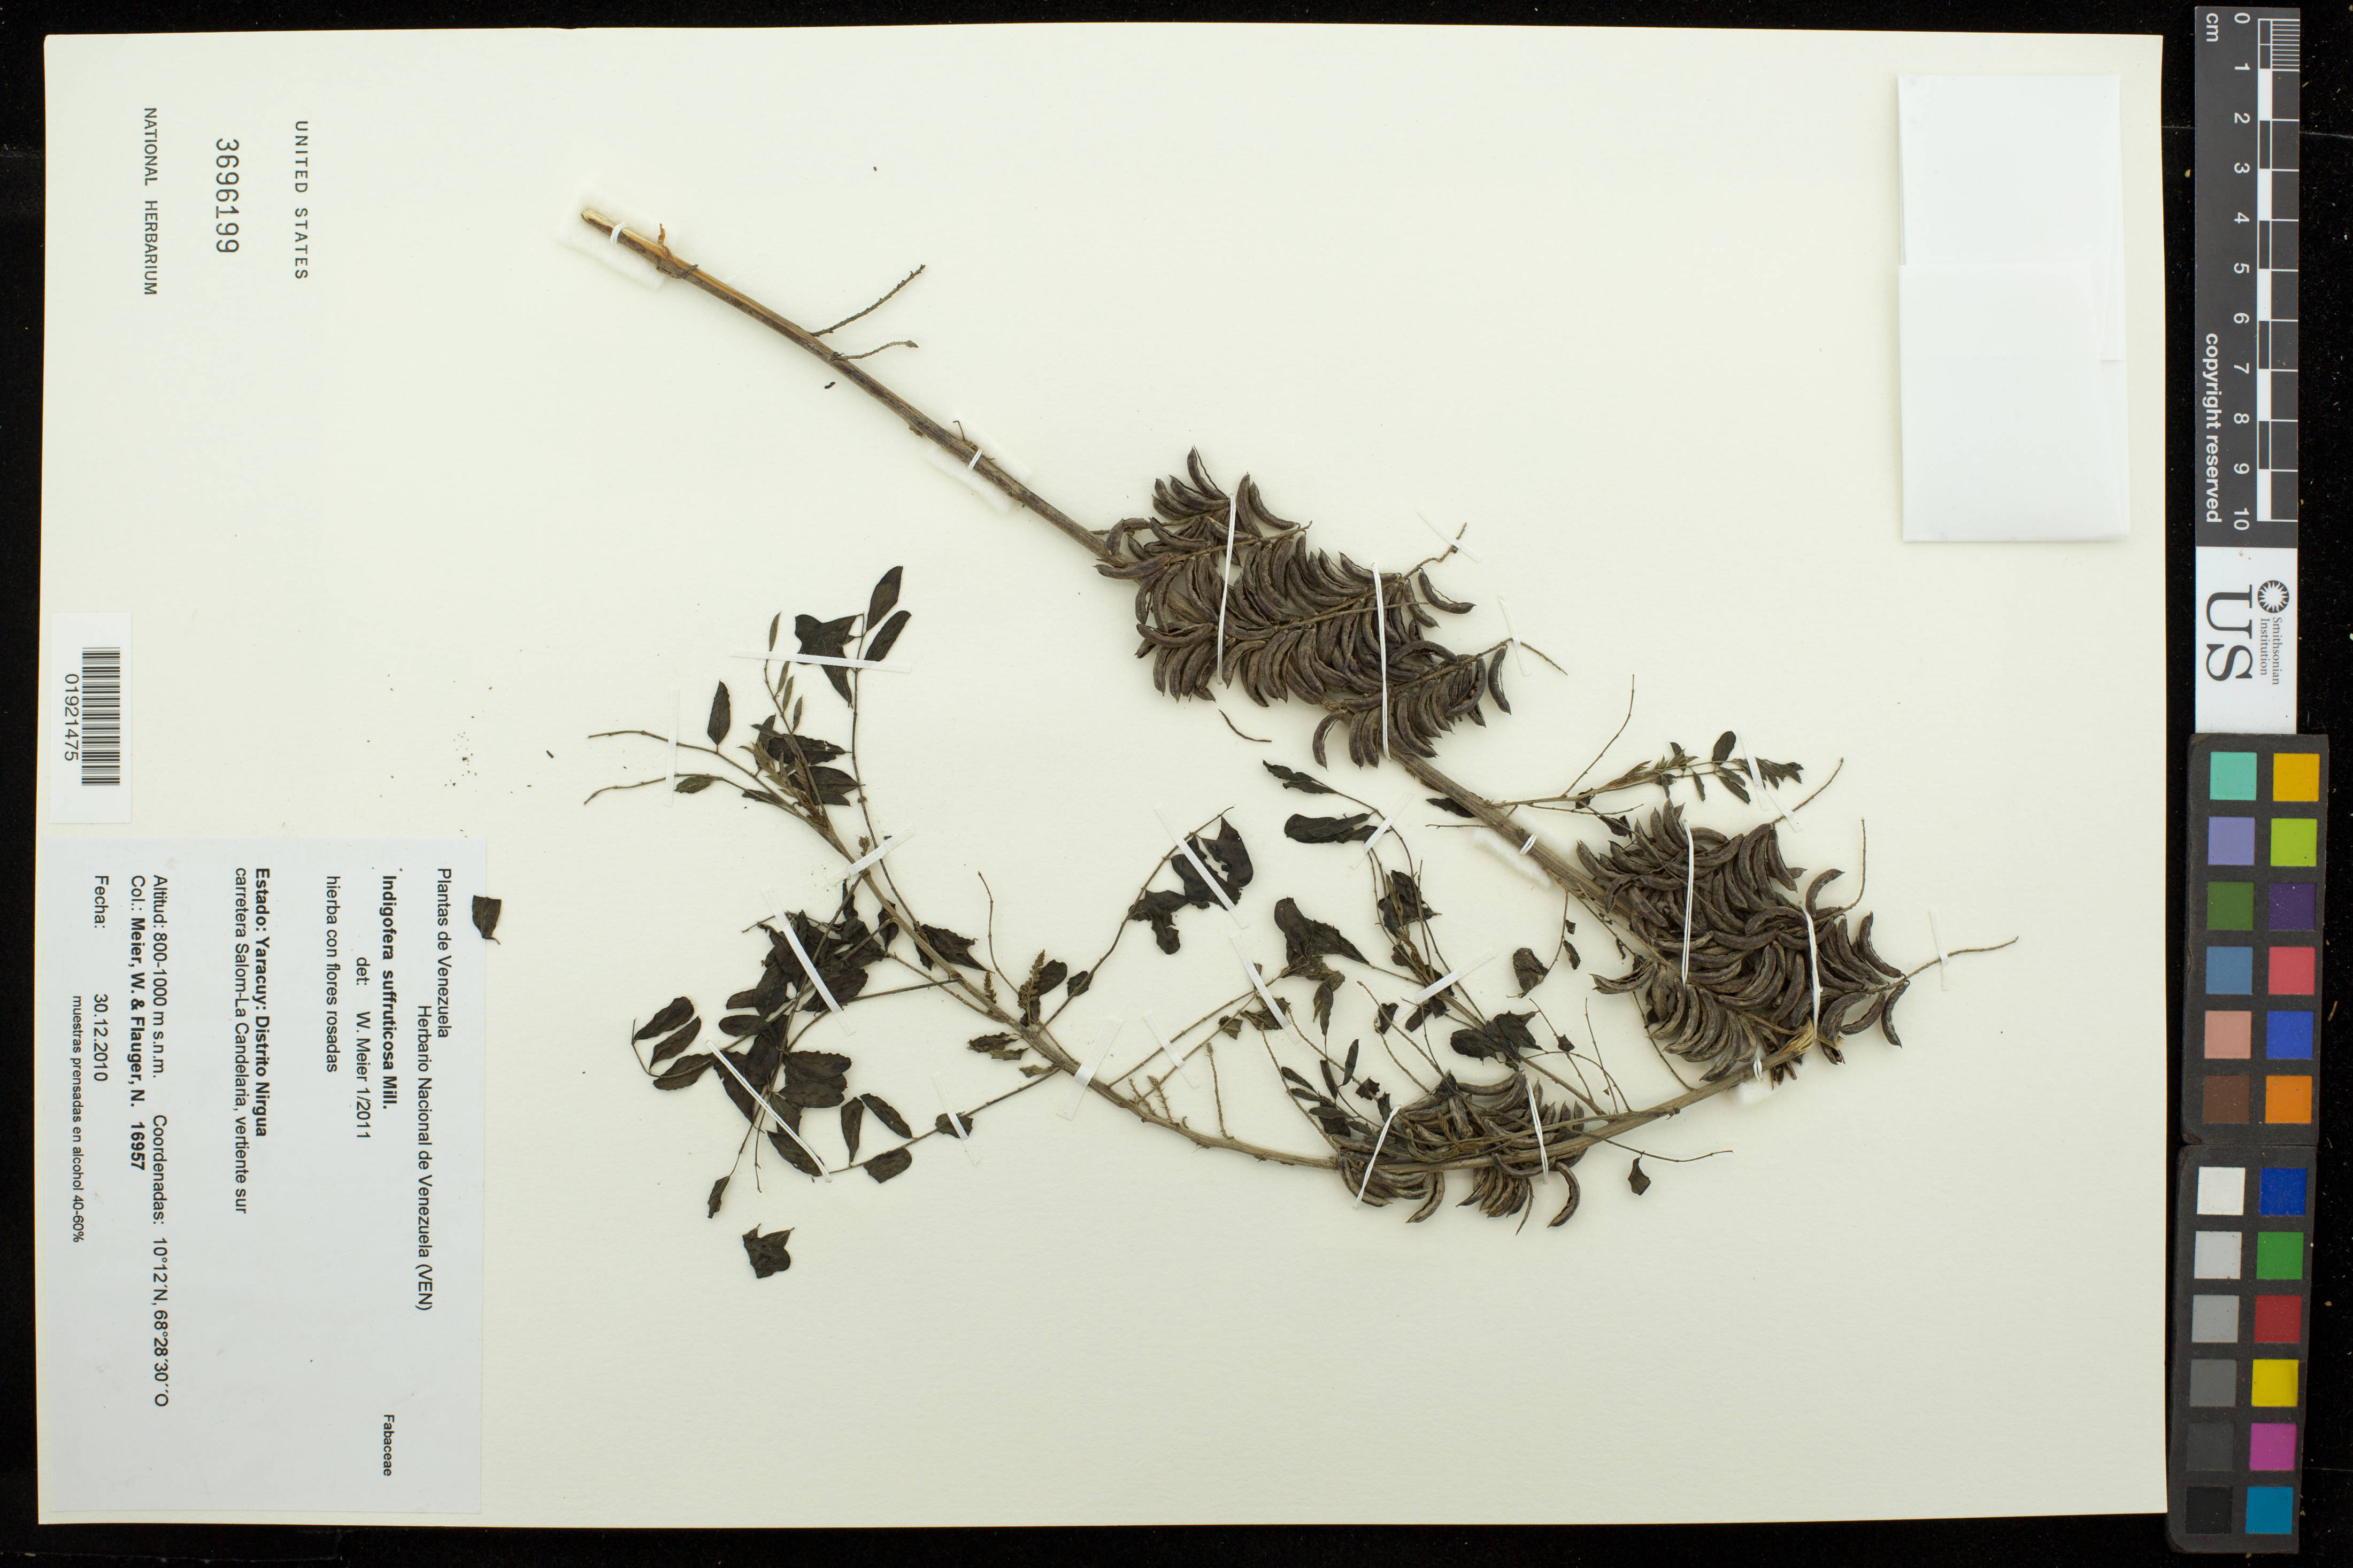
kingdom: Plantae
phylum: Tracheophyta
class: Magnoliopsida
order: Fabales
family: Fabaceae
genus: Indigofera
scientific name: Indigofera suffruticosa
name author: Mill.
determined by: Meier, Winfried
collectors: W. Meier & N. Flauger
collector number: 16957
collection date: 2010-12-30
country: Venezuela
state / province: Yaracuy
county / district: Nirgua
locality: Carretera Salom-La Candelaria, vertiente sur.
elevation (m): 800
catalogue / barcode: US 3696199